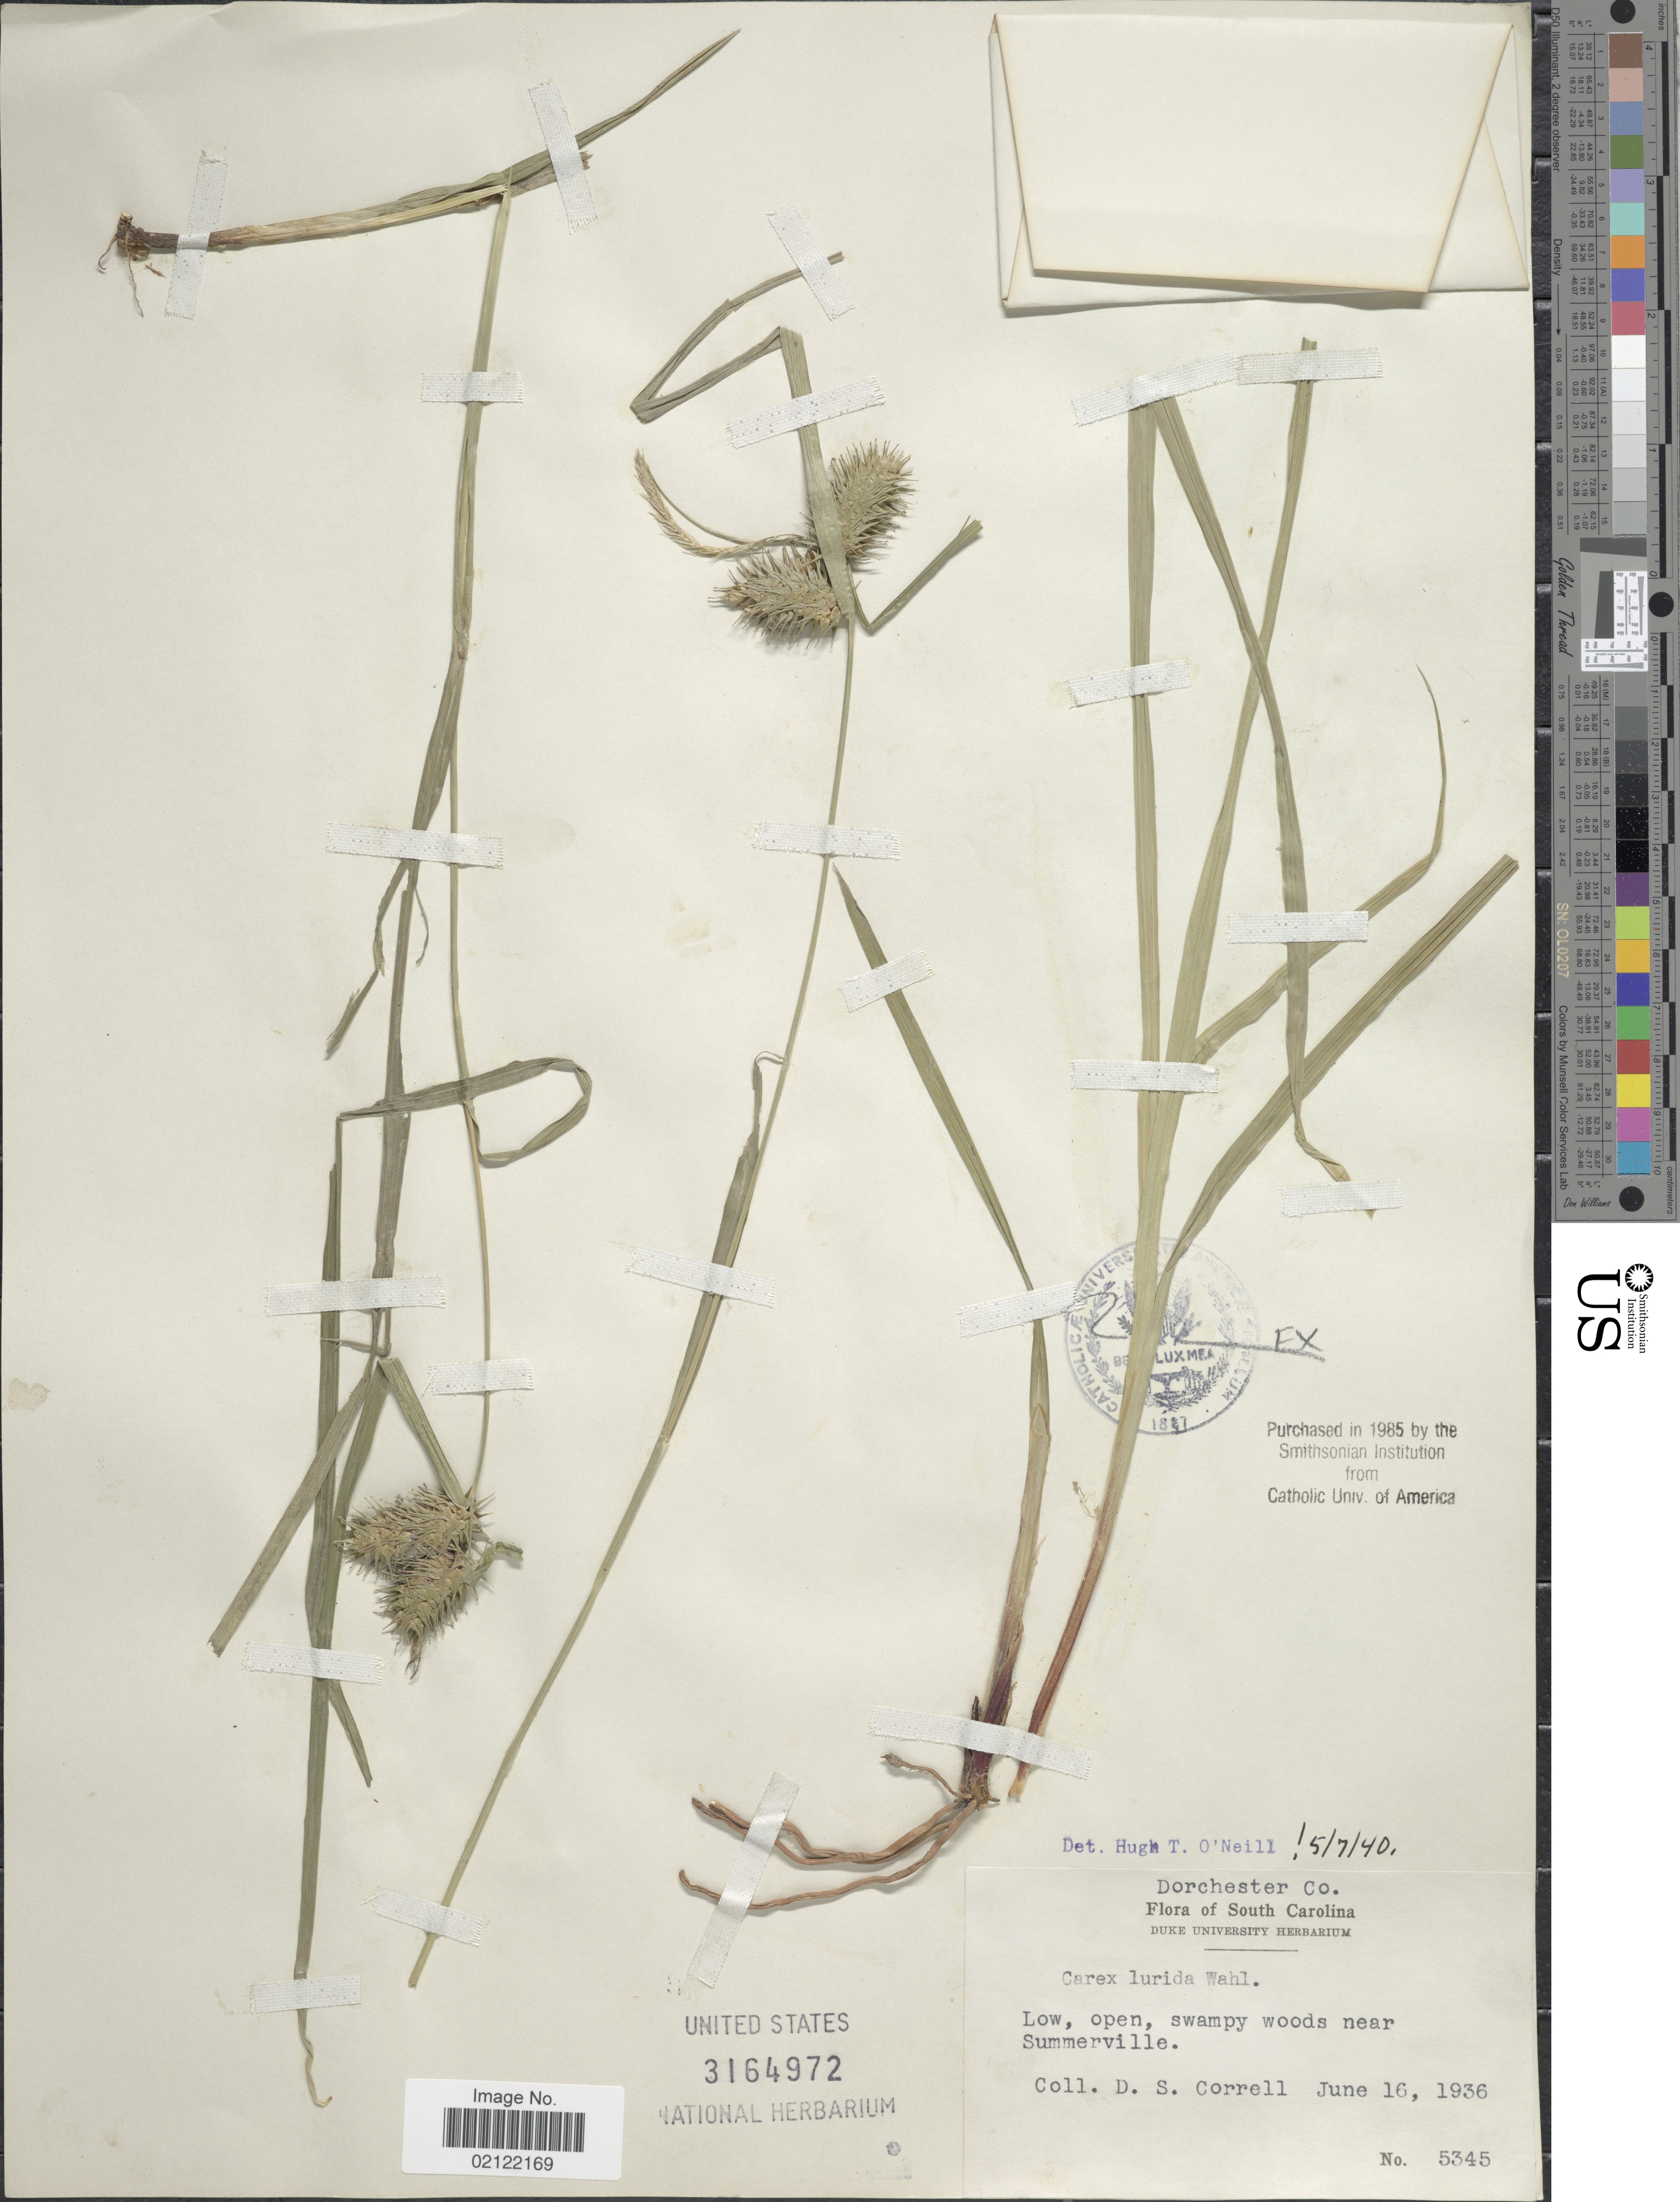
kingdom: Plantae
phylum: Tracheophyta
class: Liliopsida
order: Poales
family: Cyperaceae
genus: Carex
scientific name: Carex lurida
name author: Wahlenb.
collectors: D. S. Correll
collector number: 5345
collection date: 1936-06-16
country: United States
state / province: South Carolina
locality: Dorchester Co. Low, open, swampy woods near Summerville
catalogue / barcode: US 3164972